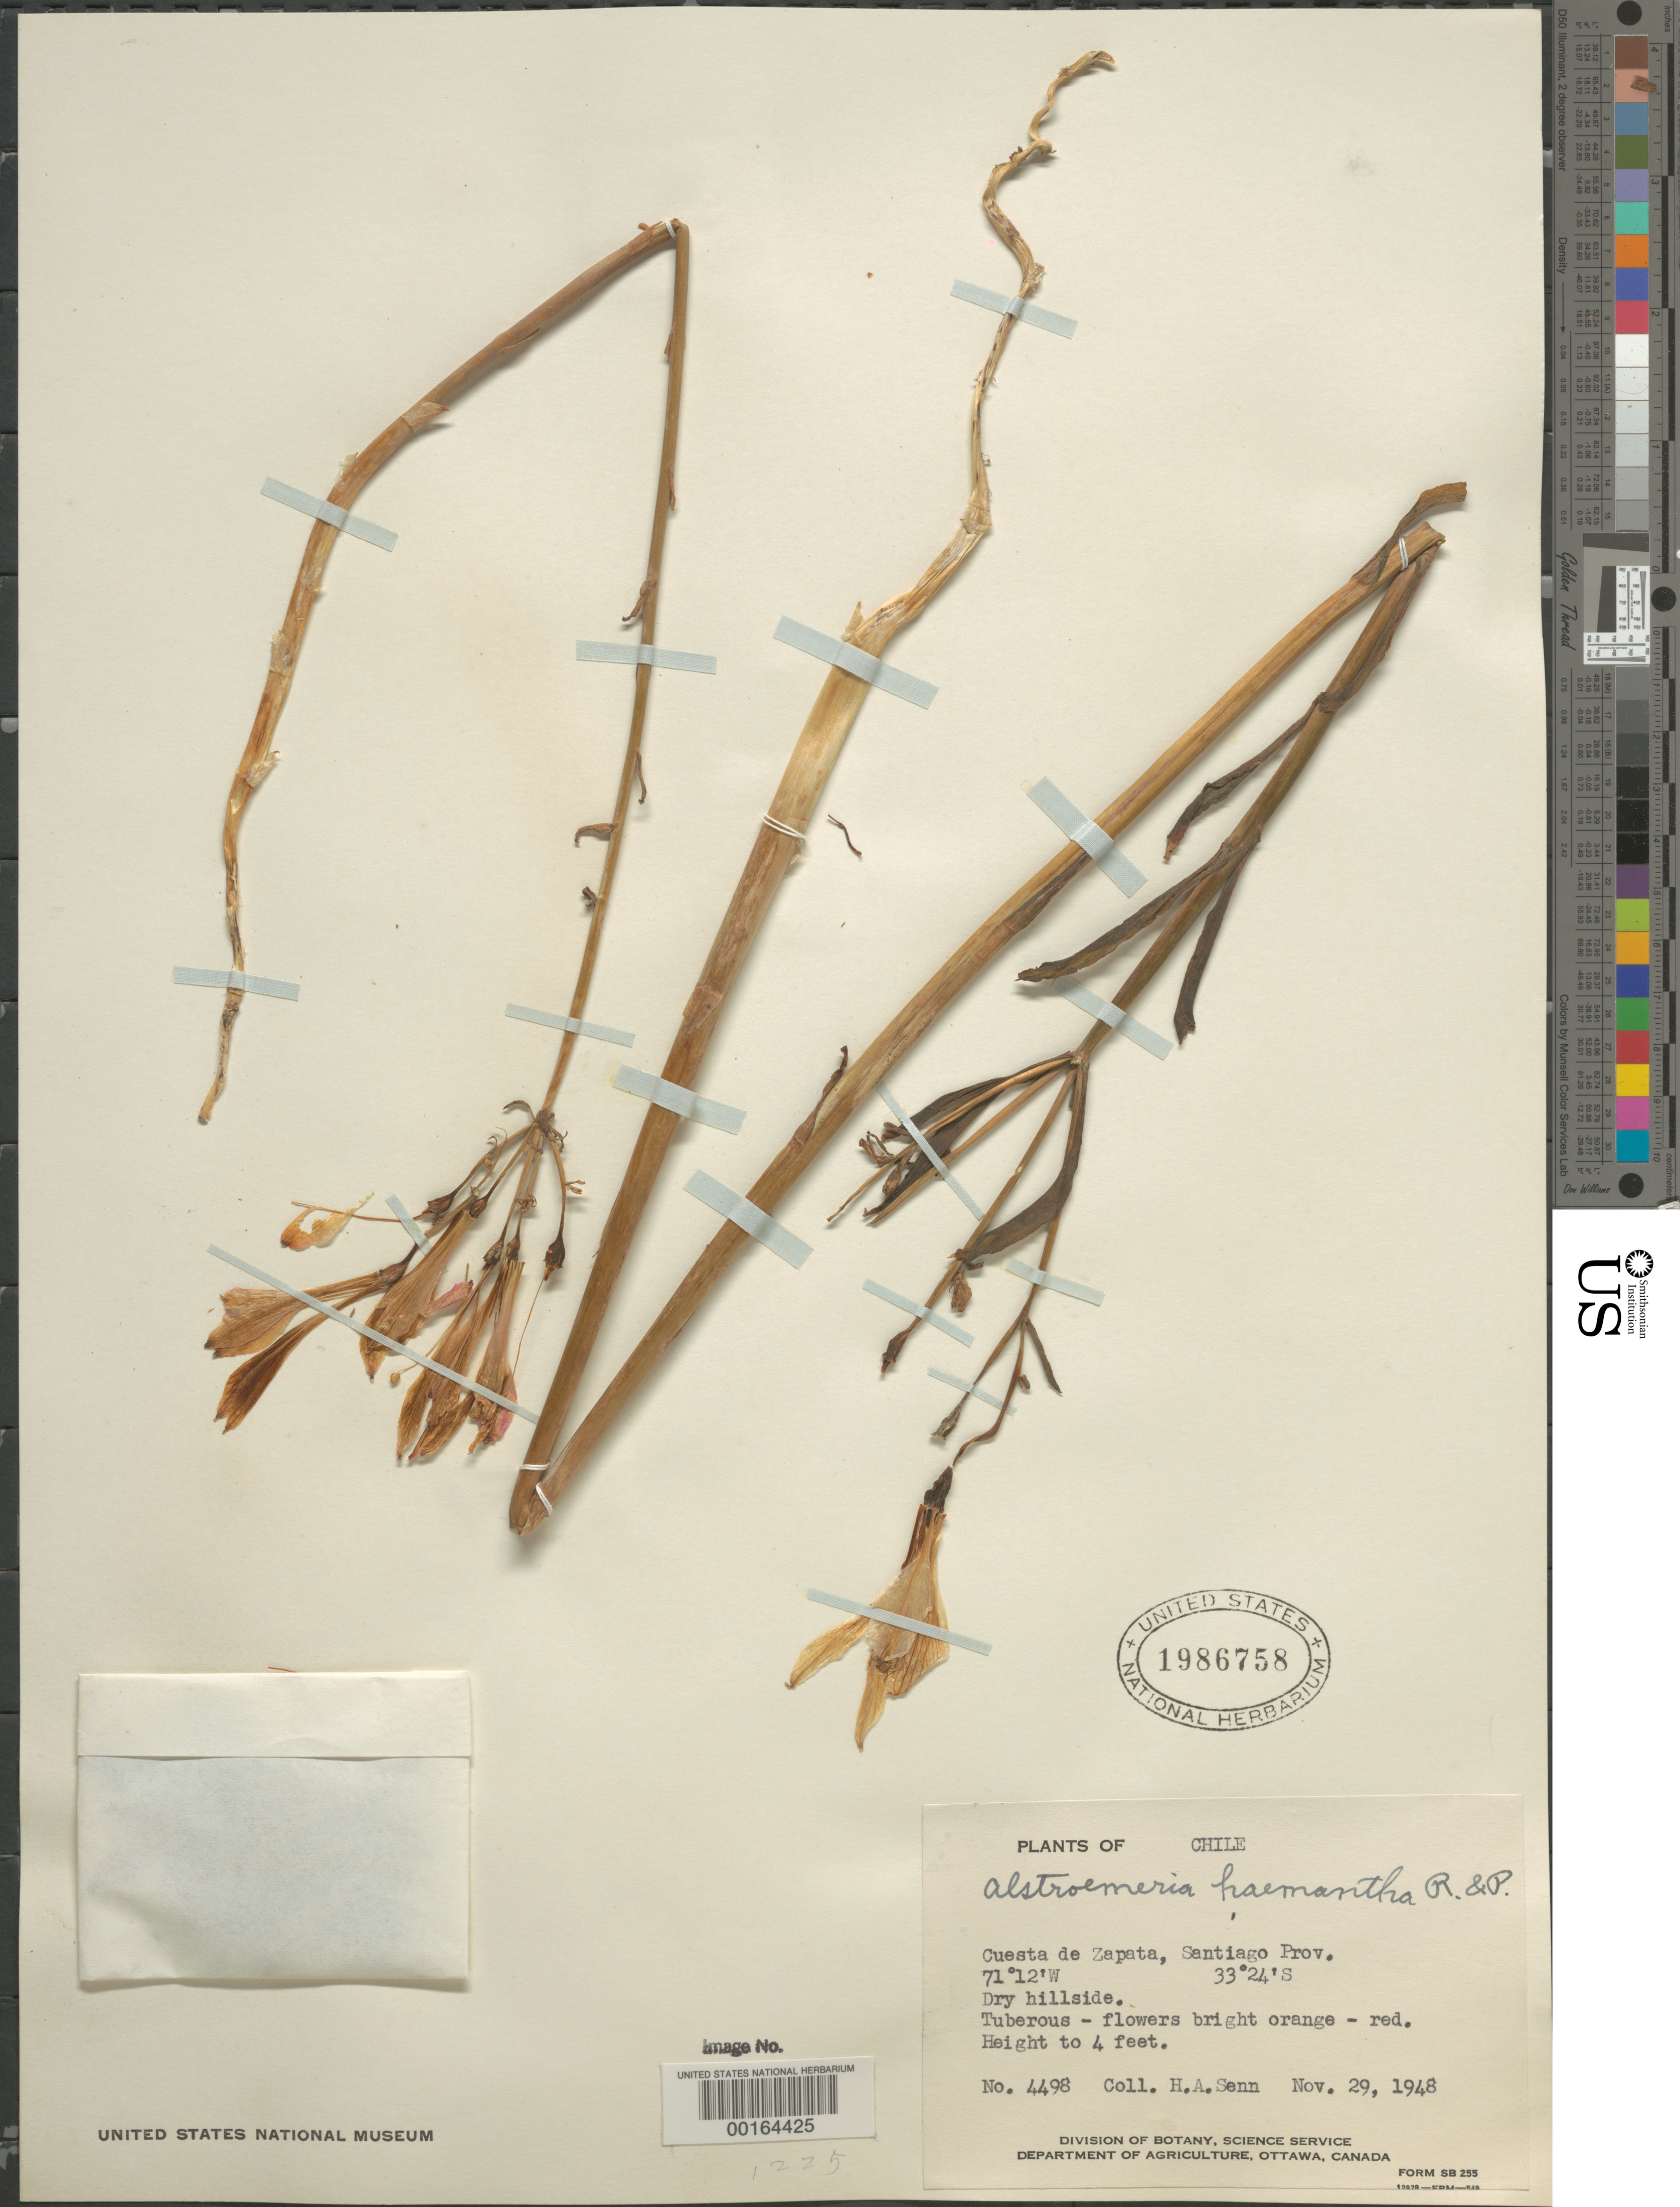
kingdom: Plantae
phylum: Tracheophyta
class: Liliopsida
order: Liliales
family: Alstroemeriaceae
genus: Alstroemeria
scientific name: Alstroemeria haemantha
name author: Ruiz & Pav.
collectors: H. A. Senn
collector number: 4498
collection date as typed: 29 Nov 1948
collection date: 1948-11-29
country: Chile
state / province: Región Metropolitana (RM)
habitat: Dry hillside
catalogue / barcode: US 1986758